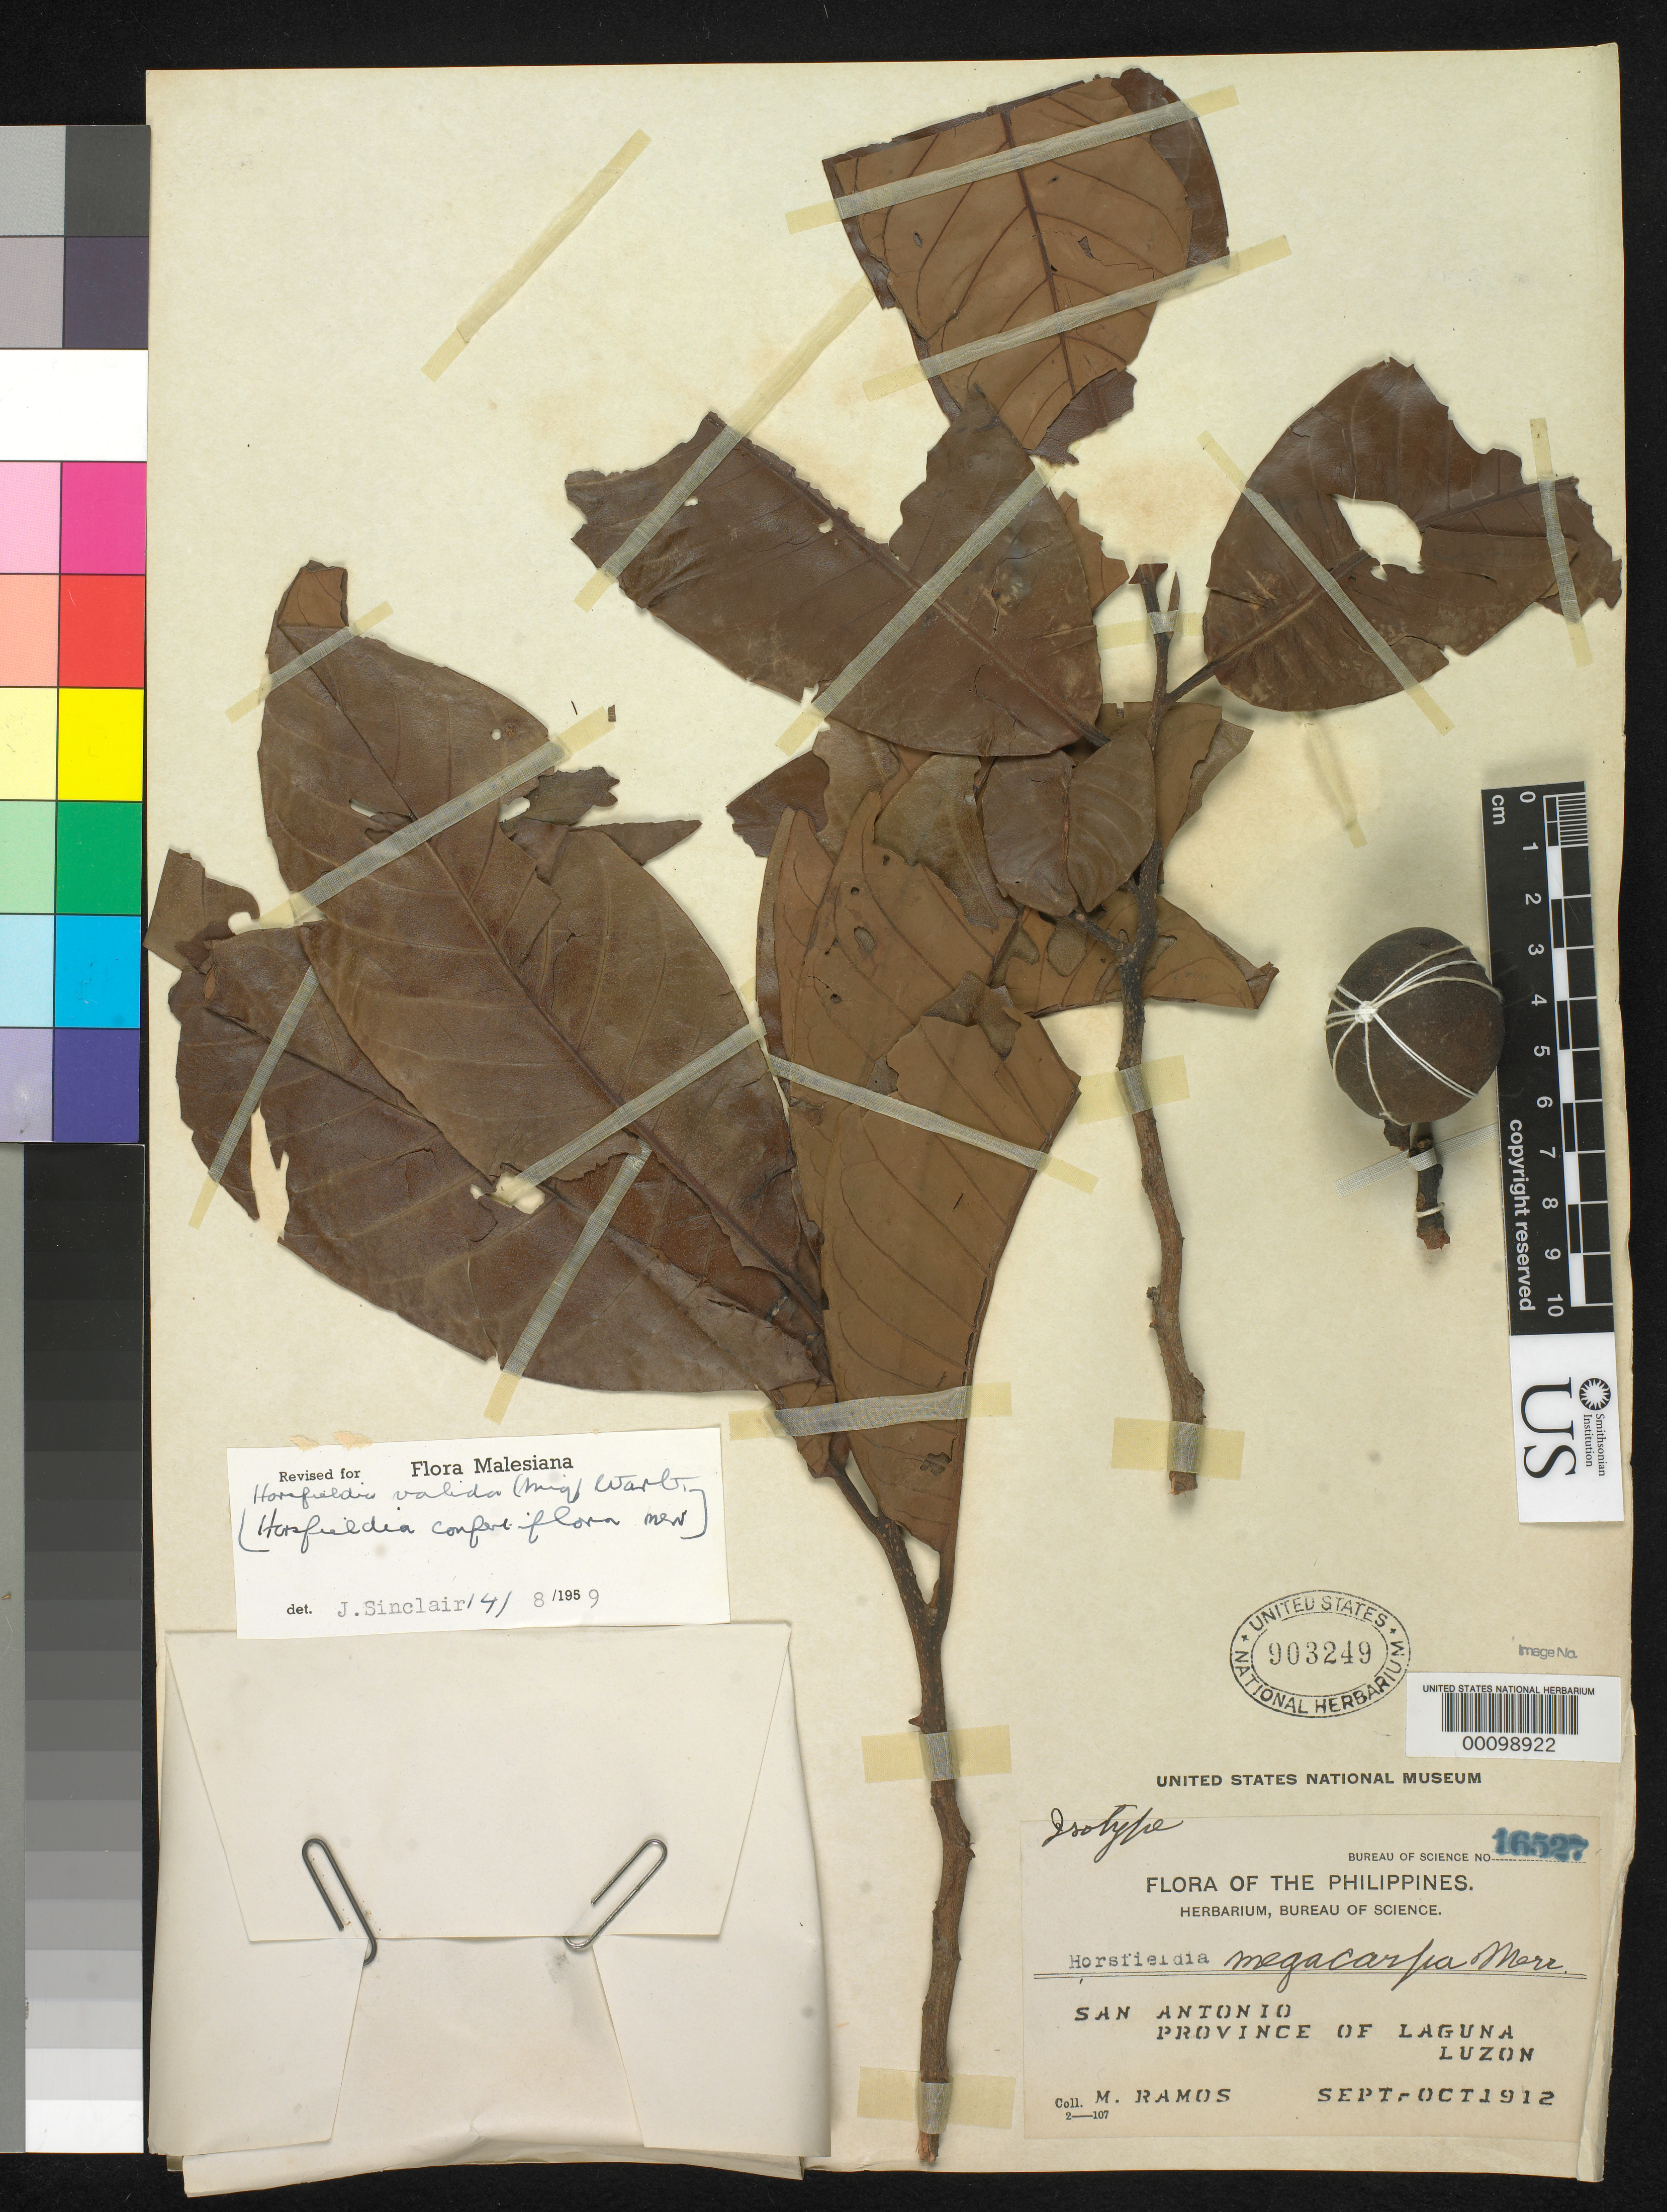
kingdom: Plantae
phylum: Tracheophyta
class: Magnoliopsida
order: Magnoliales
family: Myristicaceae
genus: Horsfieldia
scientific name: Horsfieldia megacarpa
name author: Merr.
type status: Isotype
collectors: M. Ramos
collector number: Bur. Sci. 16527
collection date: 1912-09/1912-10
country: Philippines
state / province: Calabarzon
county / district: Laguna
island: Luzon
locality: San Antonio, Province of Laguna, Luzon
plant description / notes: Protologue, "Luzon, Laguna Province, Dahican Rivere, Bur. Sci. 16527 Ramos, September 18, 1912, in forests"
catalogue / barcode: US 903249